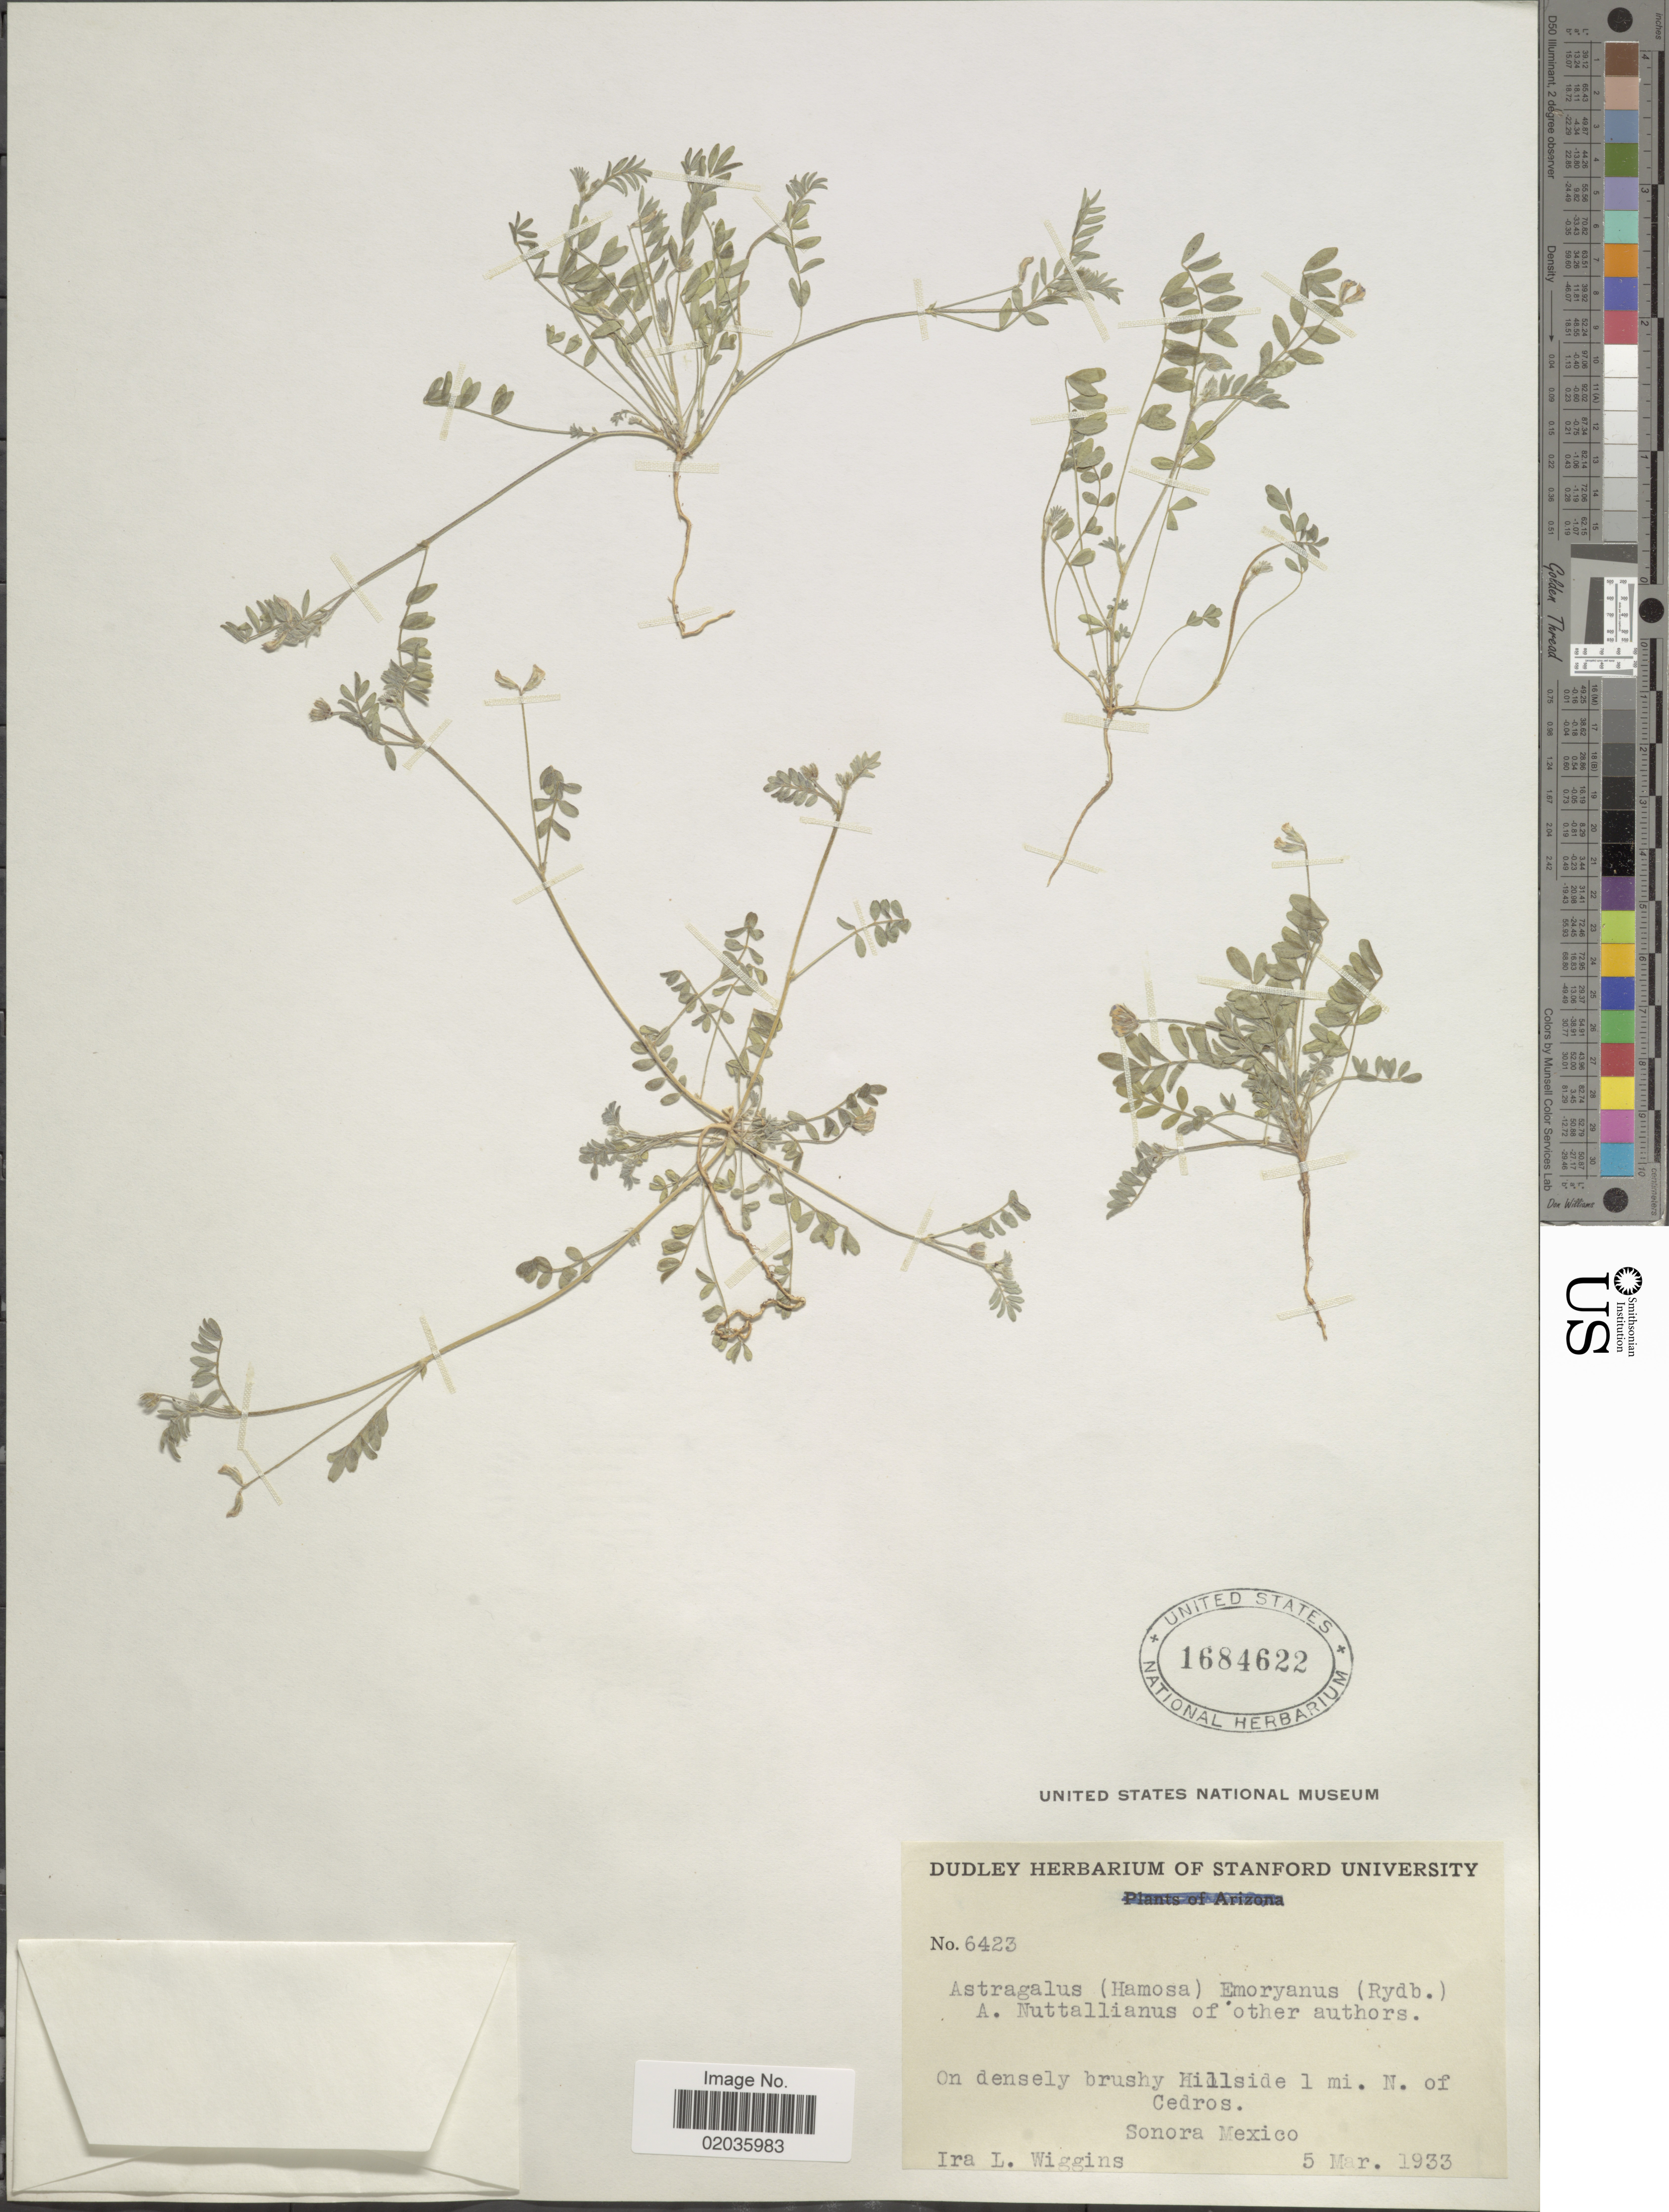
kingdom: Plantae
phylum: Tracheophyta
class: Magnoliopsida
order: Fabales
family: Fabaceae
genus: Astragalus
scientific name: Astragalus emoryanus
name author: (Rydb.) Cory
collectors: I. L. Wiggins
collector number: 6423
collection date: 1933-03-05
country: Mexico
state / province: Sonora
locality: On densely brushy Hillside 1 mi. N. of Cedros, Sonora Mexico.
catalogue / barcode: US 1684622